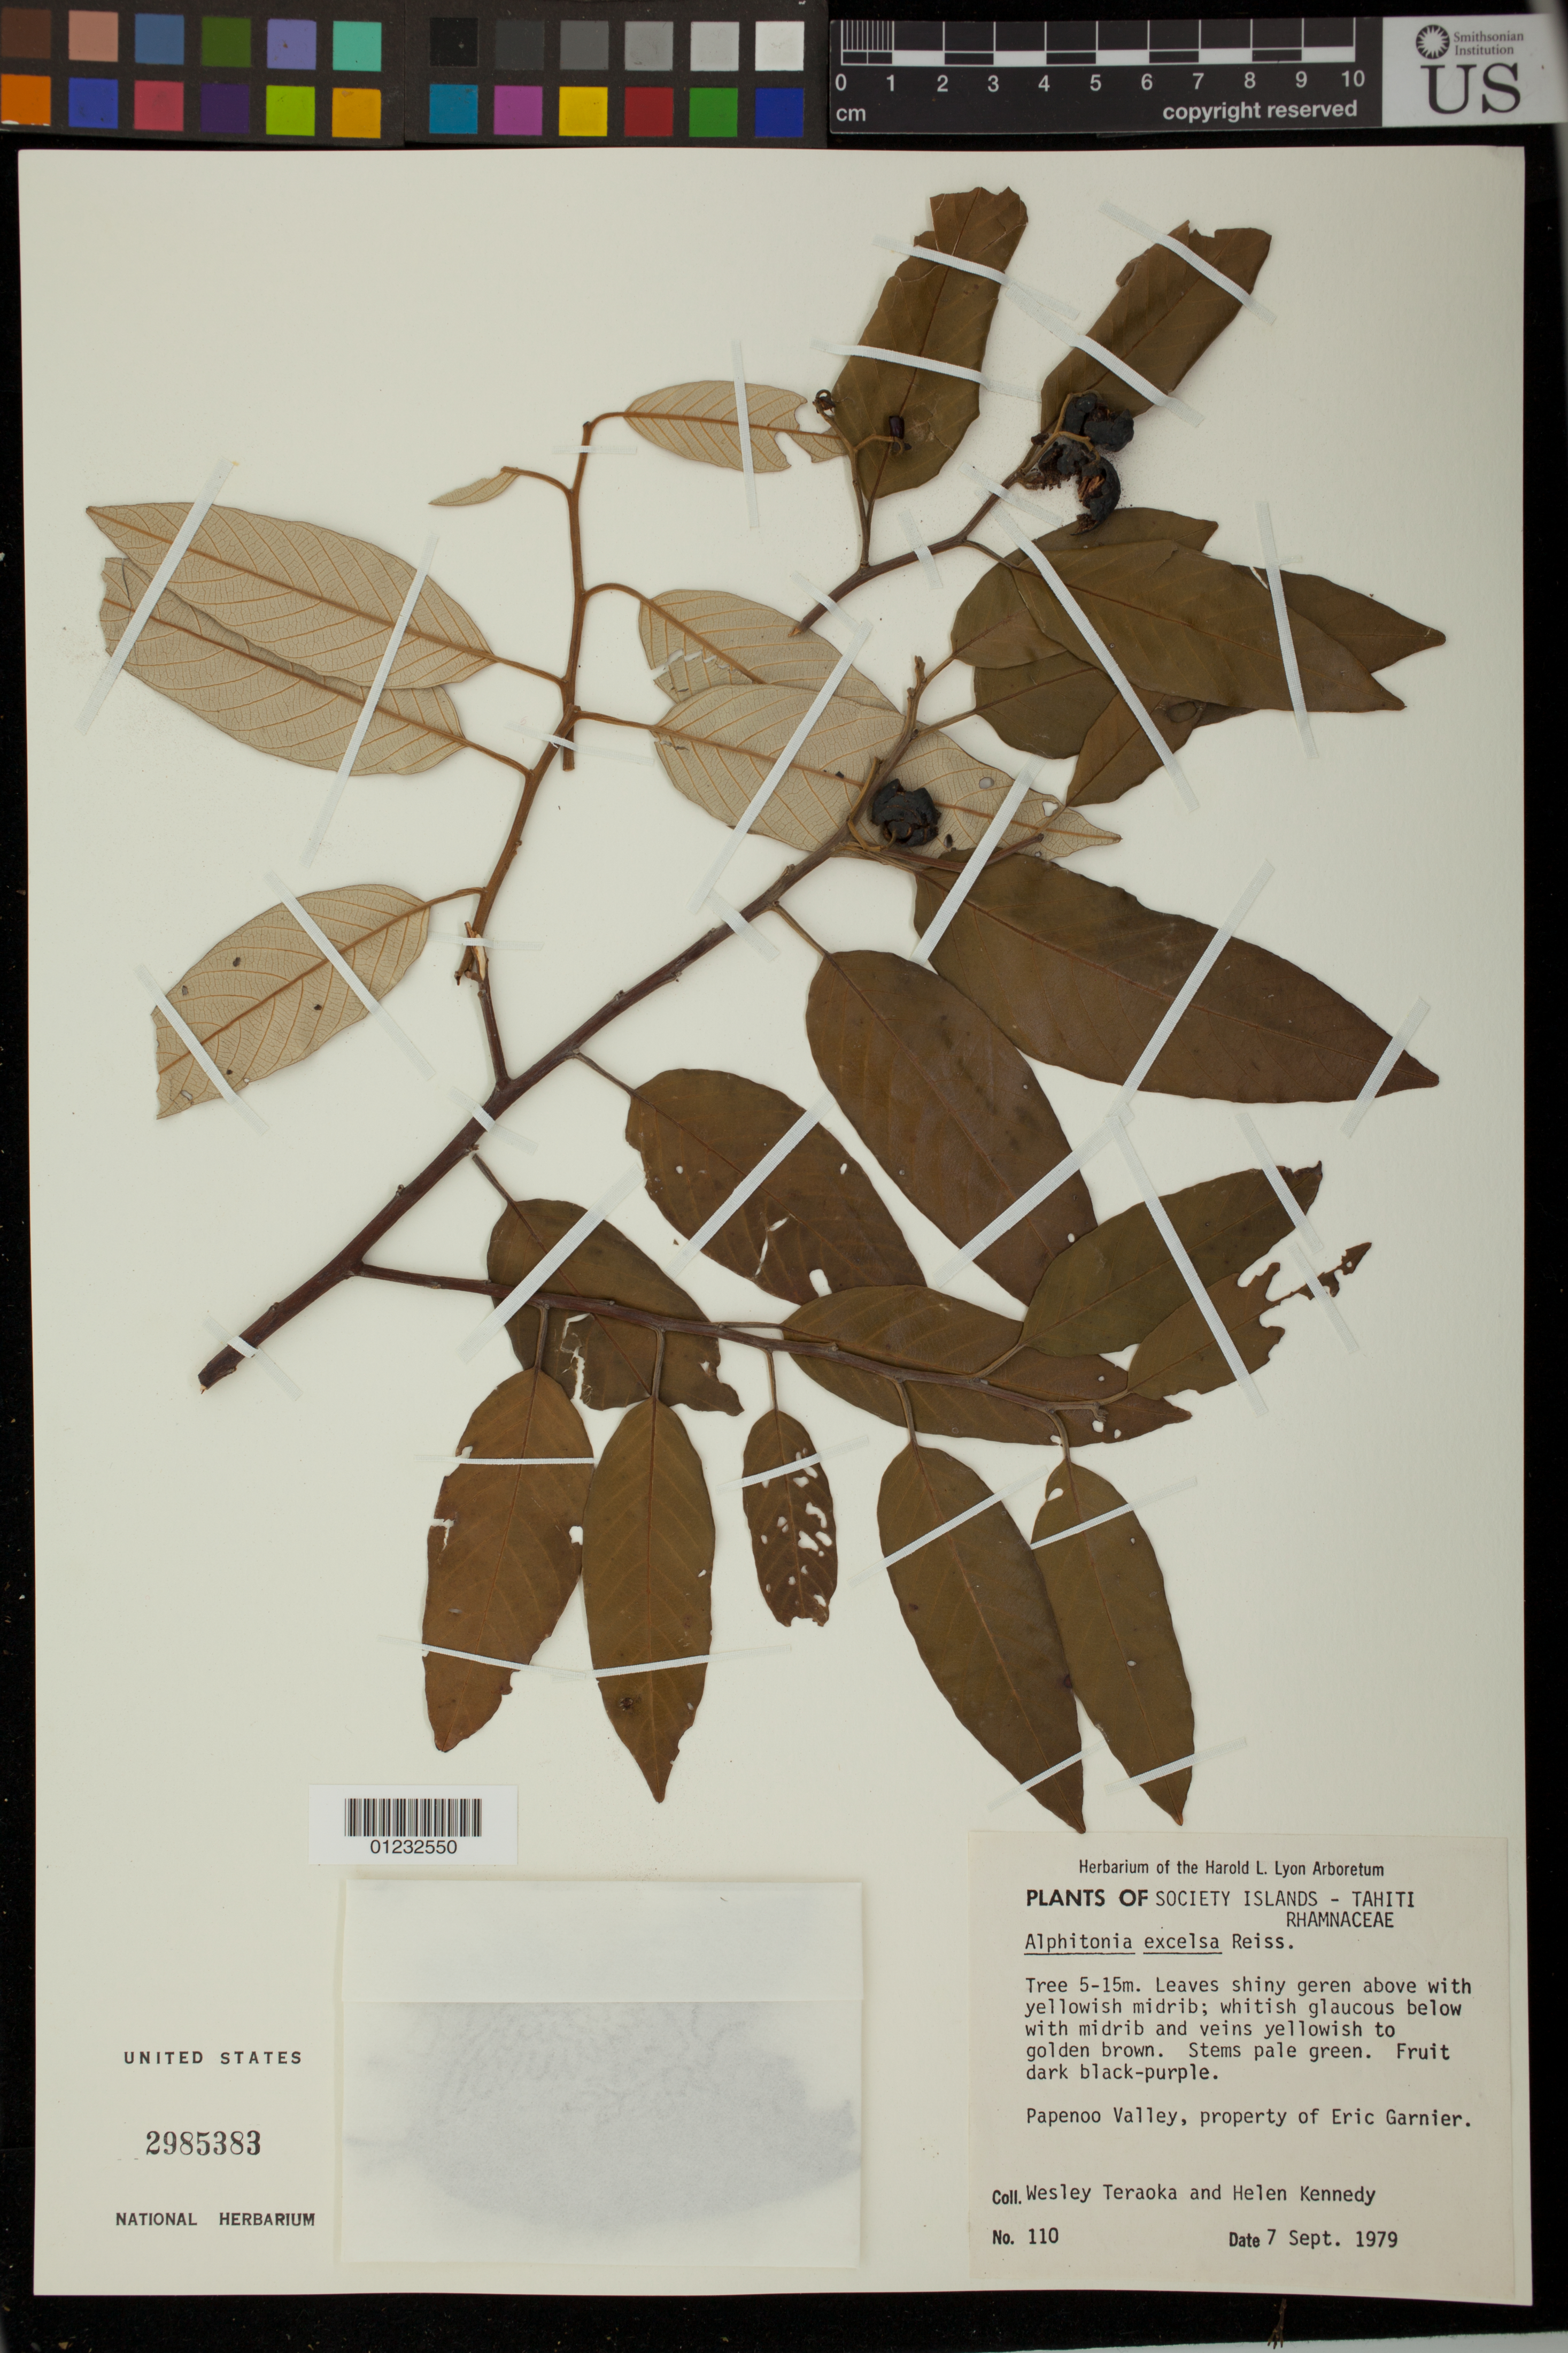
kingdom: Plantae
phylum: Tracheophyta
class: Magnoliopsida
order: Rosales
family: Rhamnaceae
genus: Alphitonia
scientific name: Alphitonia excelsa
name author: Reissek ex Endl.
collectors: W. Teraoka & H. Kennedy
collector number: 110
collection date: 1979-09-07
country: French Polynesia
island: Tahiti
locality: Papenoo Valley, Property of Eric Gardner.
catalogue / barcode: US 2985383